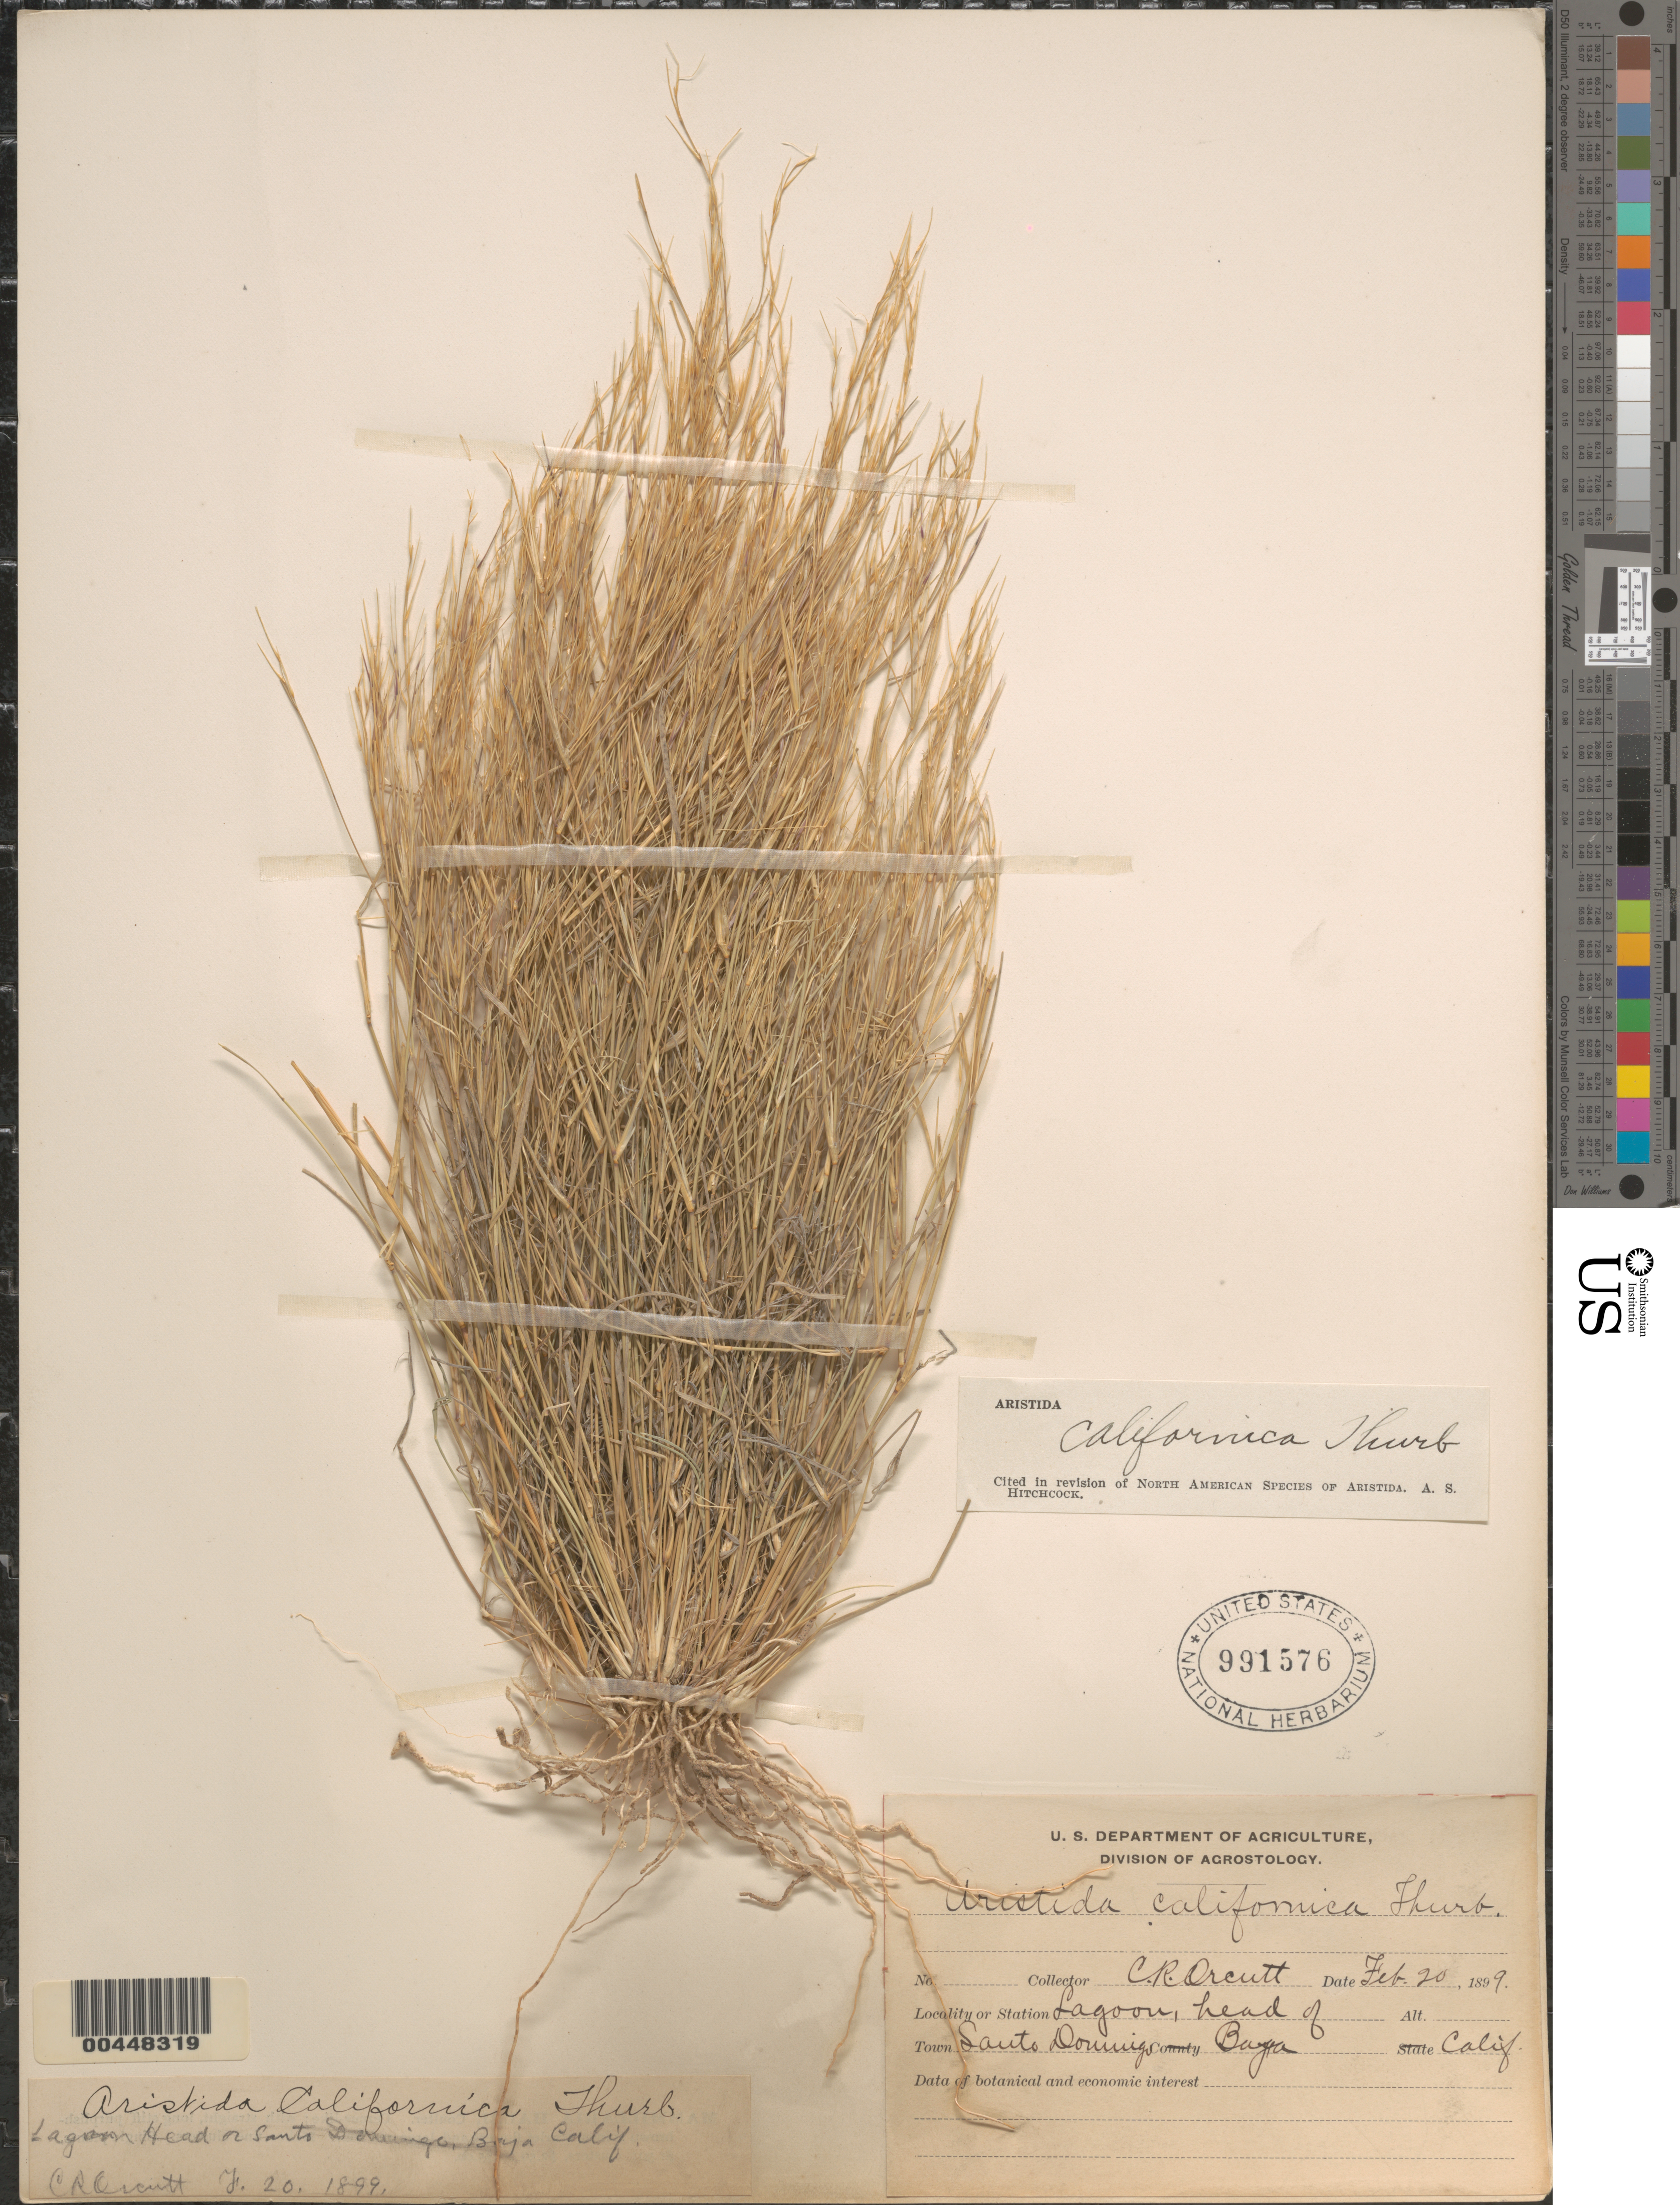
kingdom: Plantae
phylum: Tracheophyta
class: Liliopsida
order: Poales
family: Poaceae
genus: Aristida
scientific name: Aristida californica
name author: Thurb. in S. Watson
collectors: C. R. Orcutt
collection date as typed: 20 Feb 1899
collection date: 1899-02-20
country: Mexico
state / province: Baja California Norte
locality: Lagoon Head of Santo Domingo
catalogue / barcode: US 991576